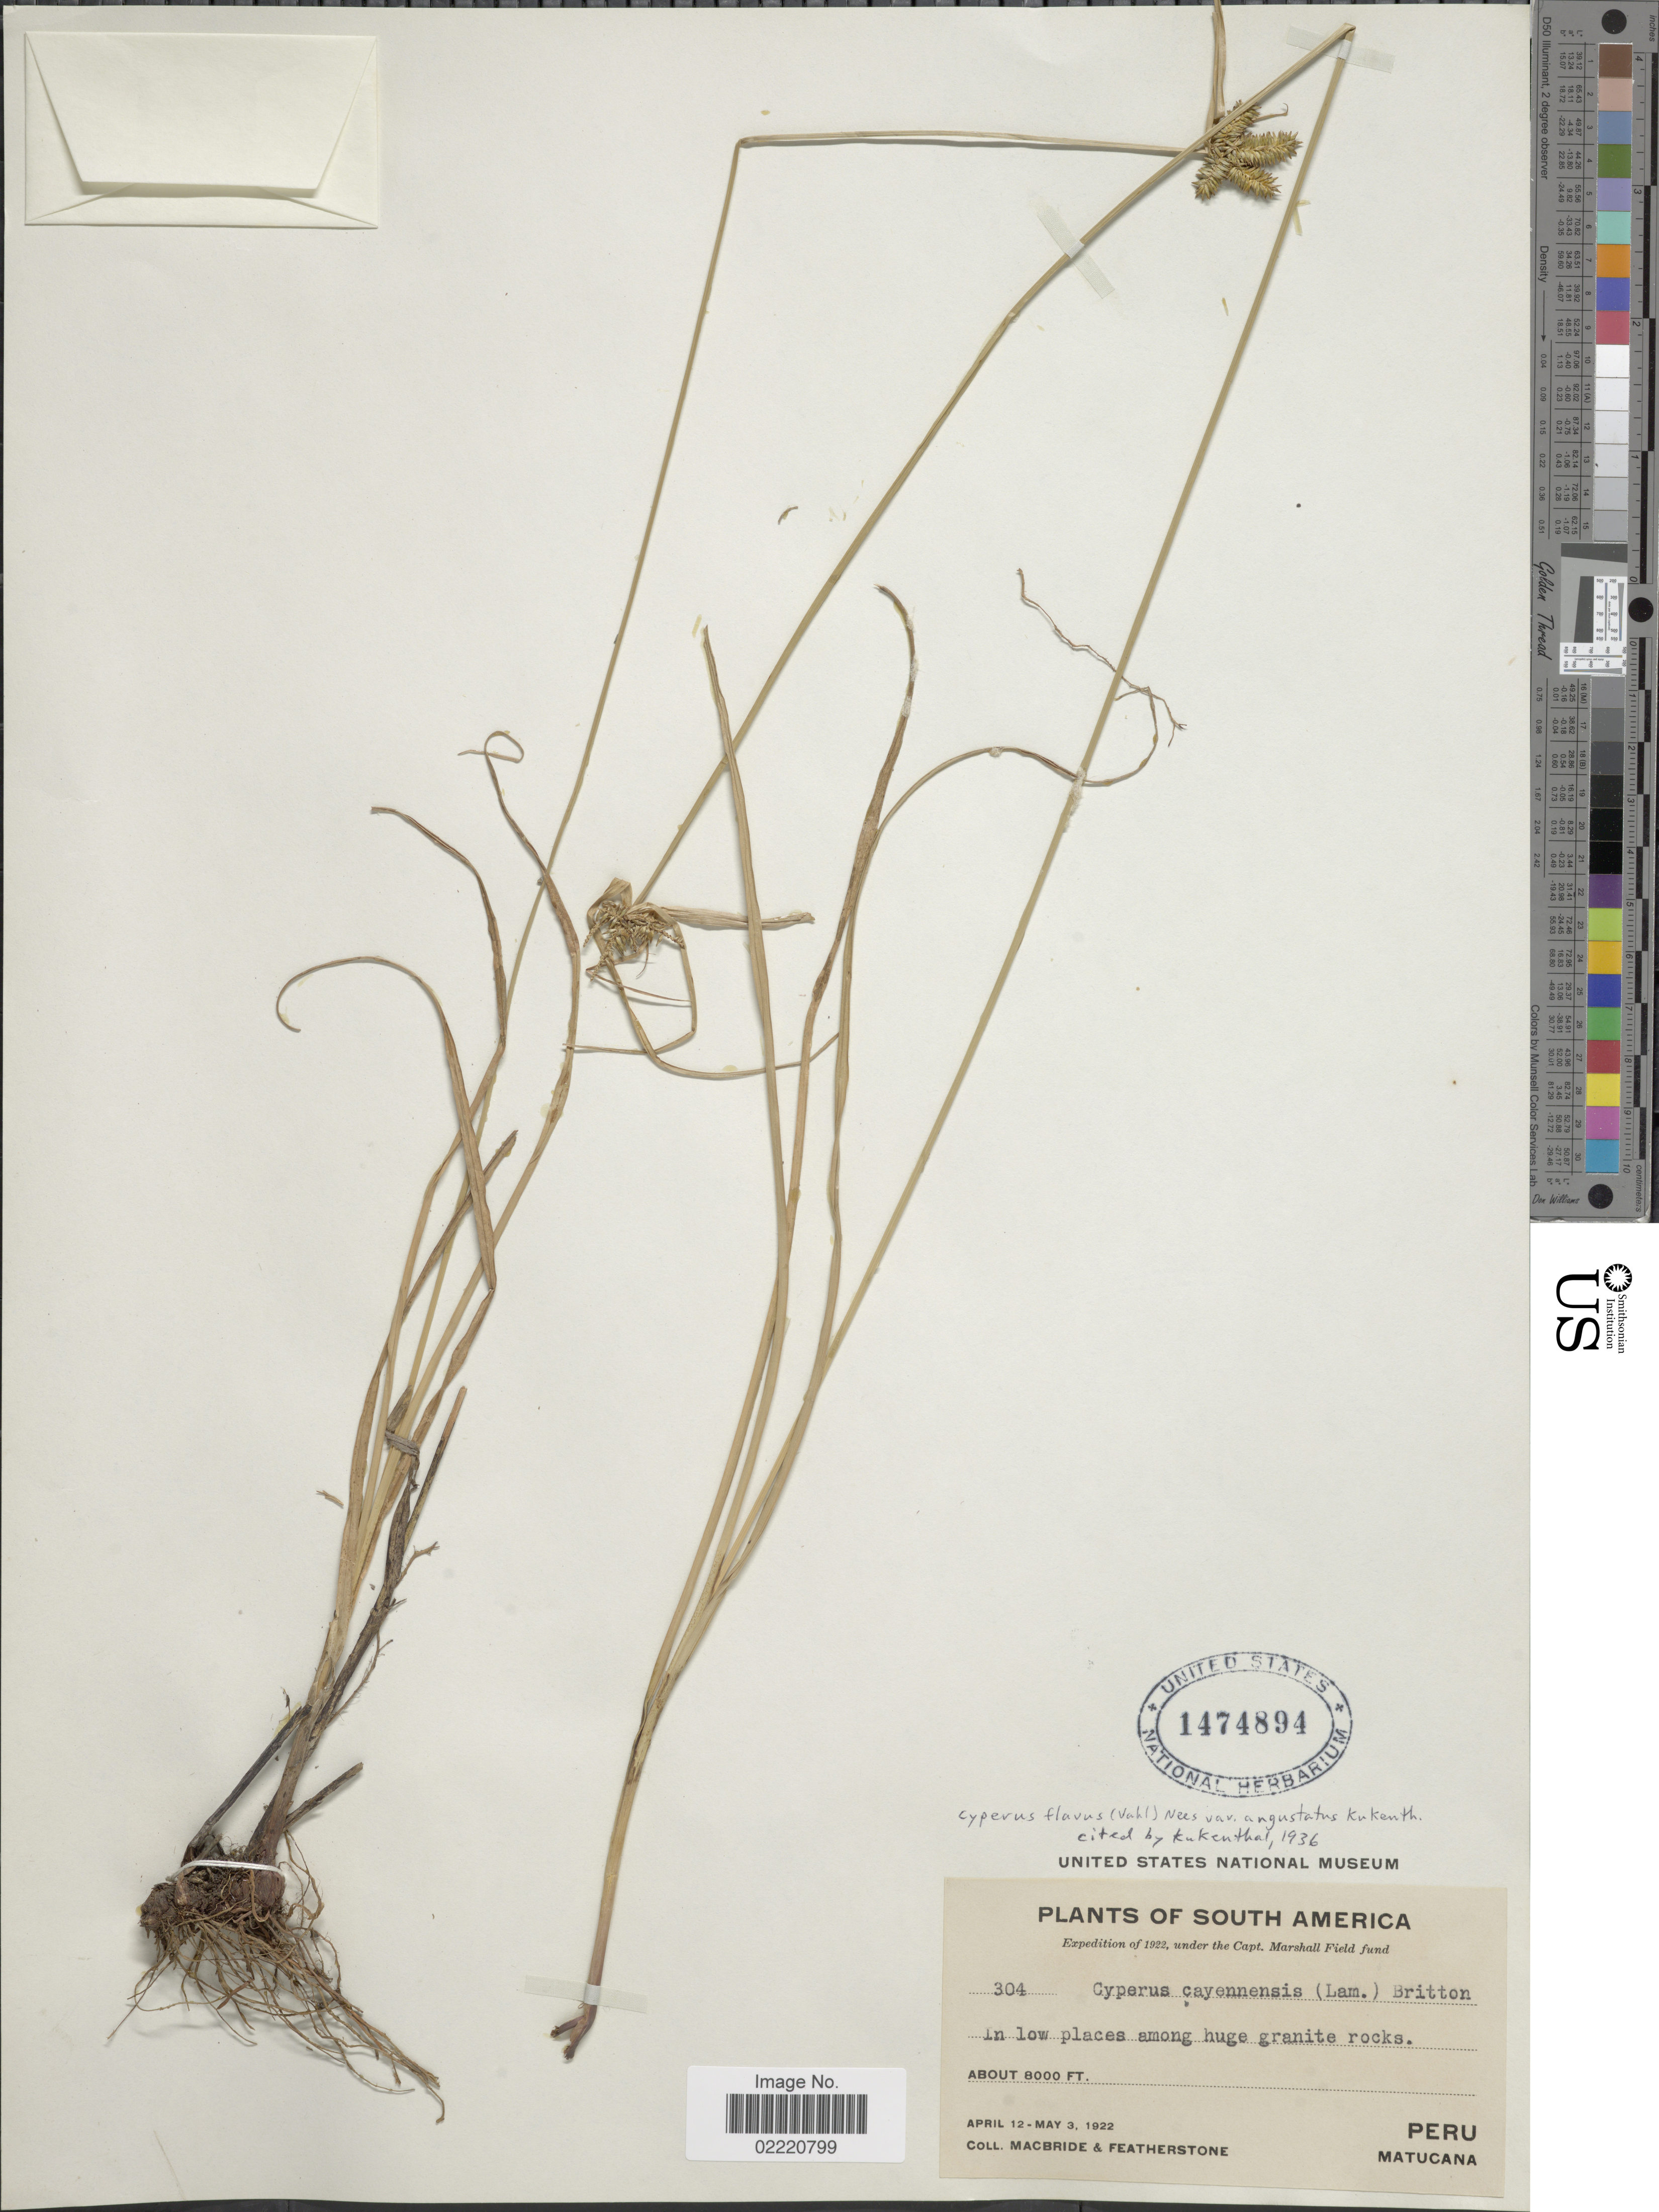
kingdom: Plantae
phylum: Tracheophyta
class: Liliopsida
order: Poales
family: Cyperaceae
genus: Cyperus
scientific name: Cyperus aggregatus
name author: (Willd.) Endl.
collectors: Macbride, -- & -. Featherstone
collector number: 304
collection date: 1922-04-12/1922-05-03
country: Peru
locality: Matucana, Peru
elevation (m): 2438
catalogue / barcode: US 1474894